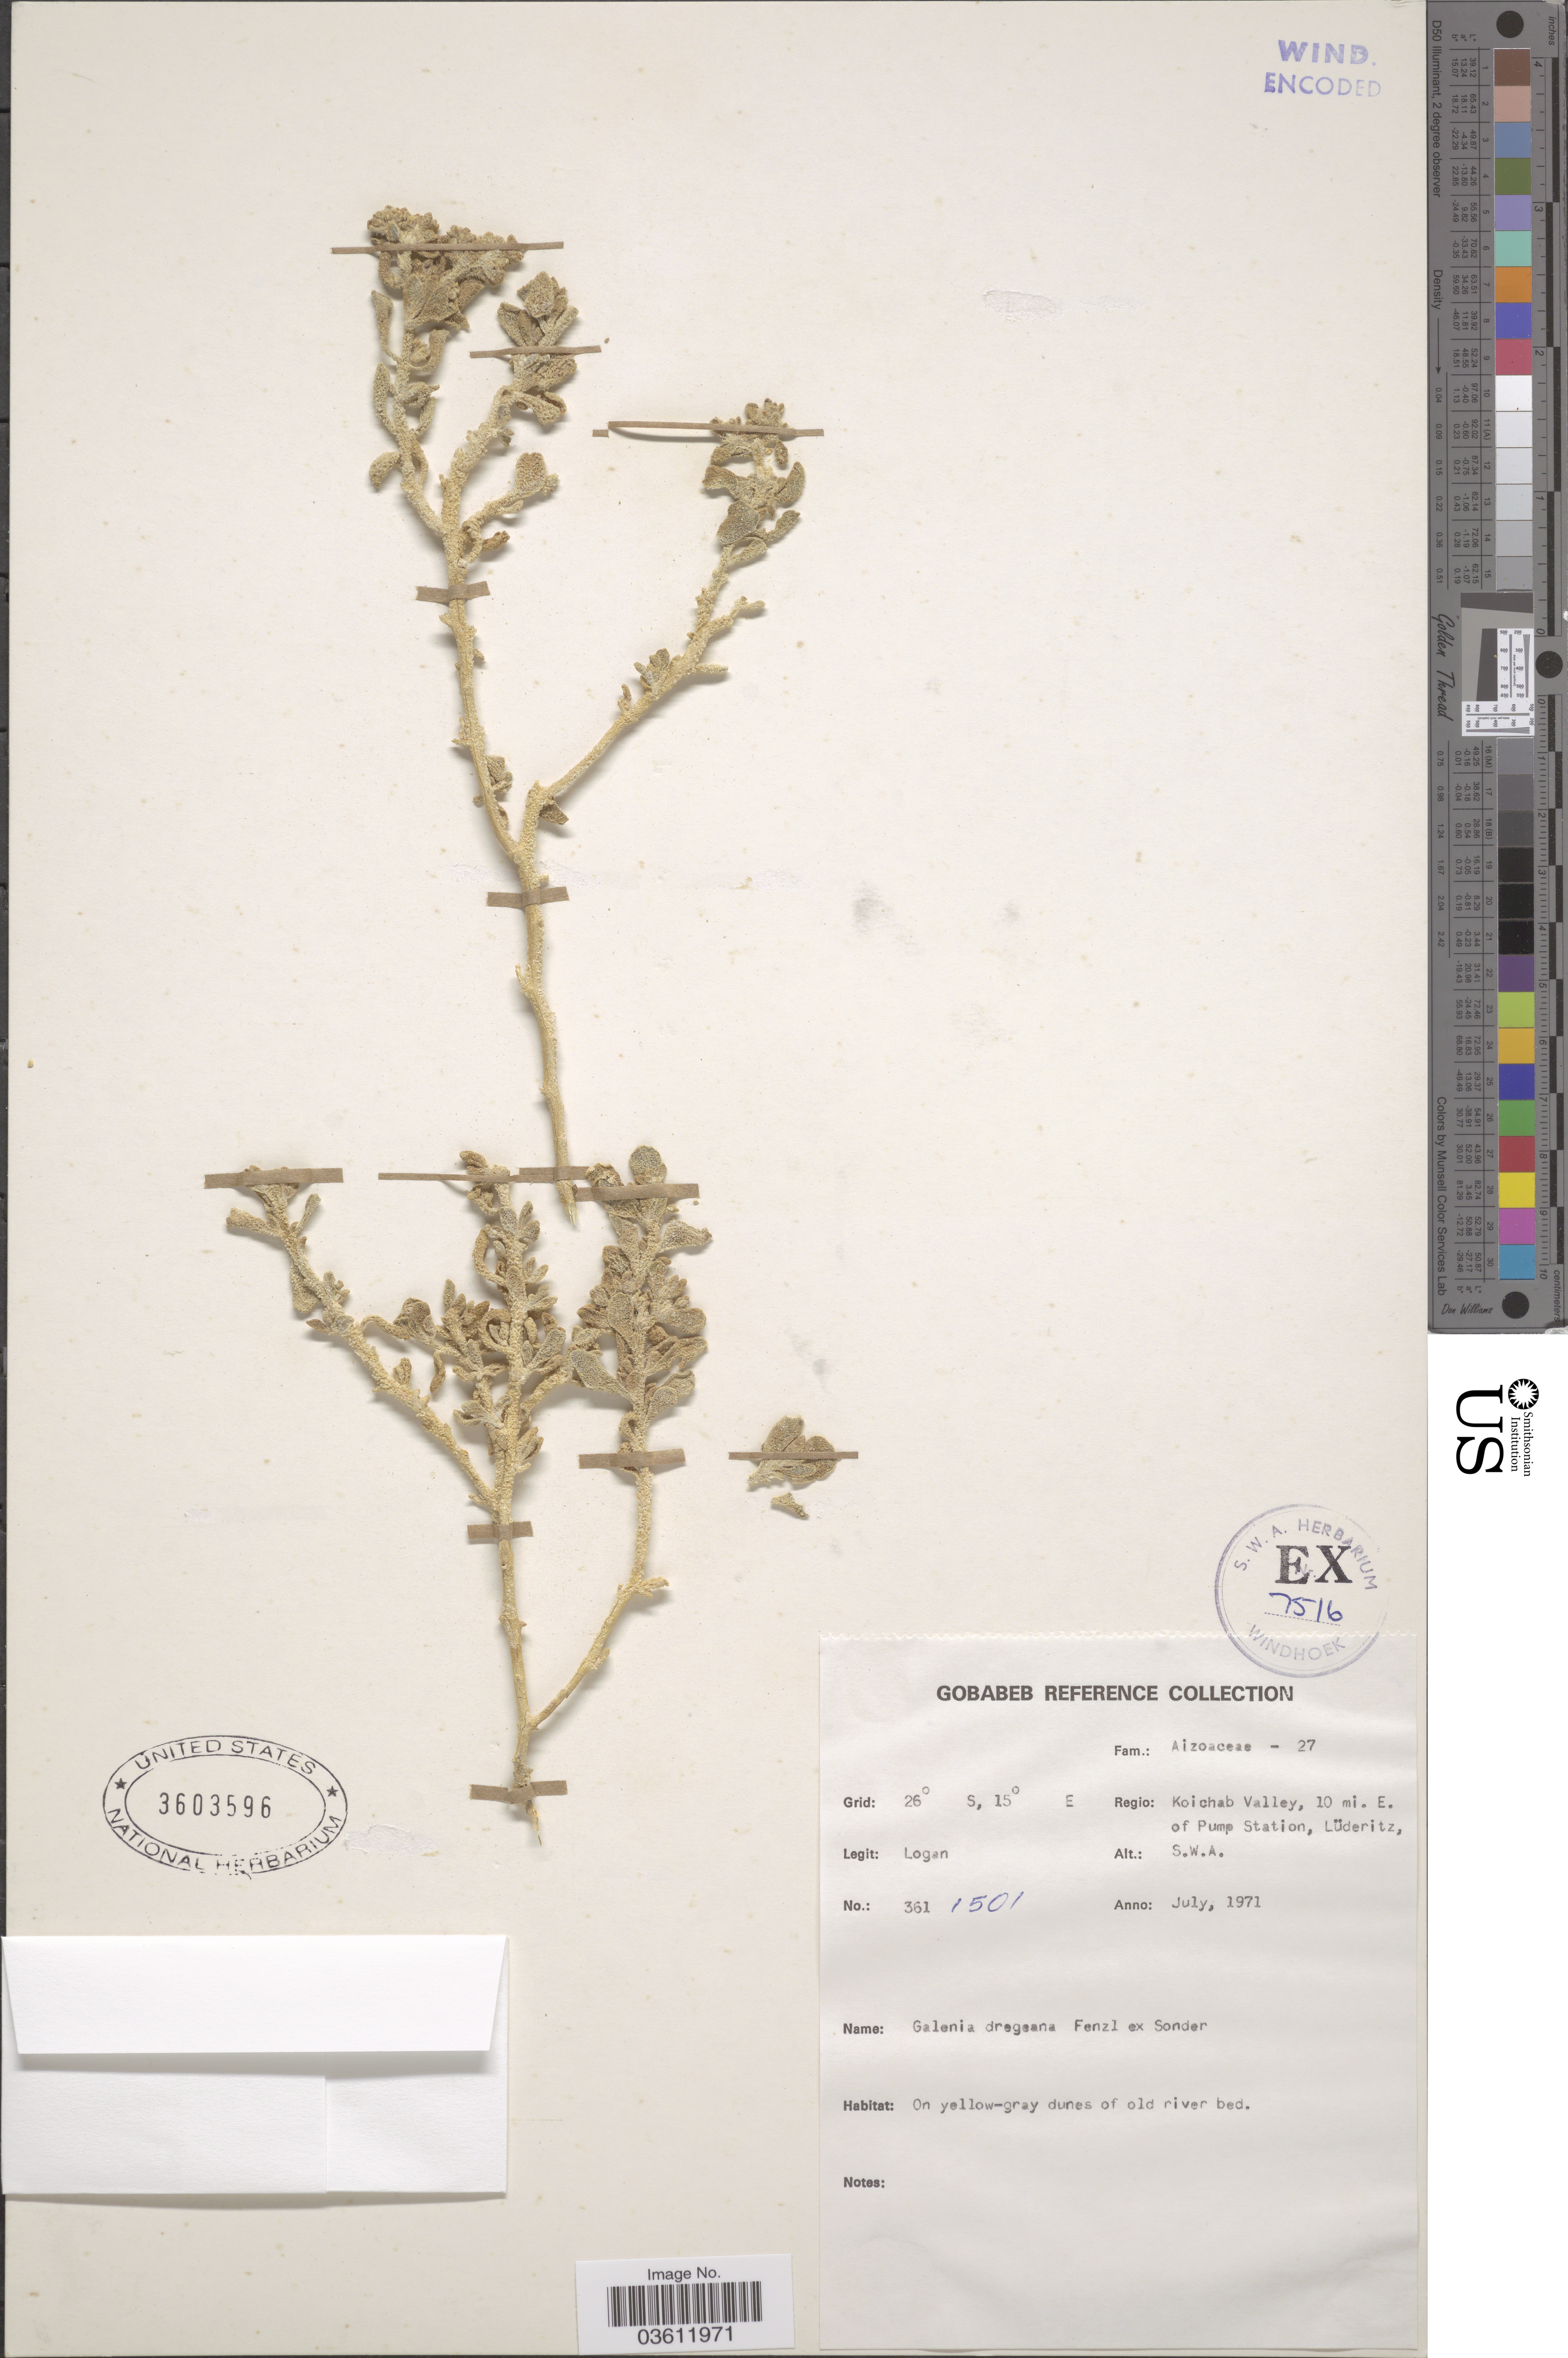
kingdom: Plantae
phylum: Tracheophyta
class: Magnoliopsida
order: Caryophyllales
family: Aizoaceae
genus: Aizoon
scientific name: Aizoon dregeanum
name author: (Fenzl ex Sond.) Klak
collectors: -. Logan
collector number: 361/1501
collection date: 1971-07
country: Namibia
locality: Regio: Koichab Valley, 10 mi. E. of Pump Station, Lüderitz, S.W.A.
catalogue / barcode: US 3603596